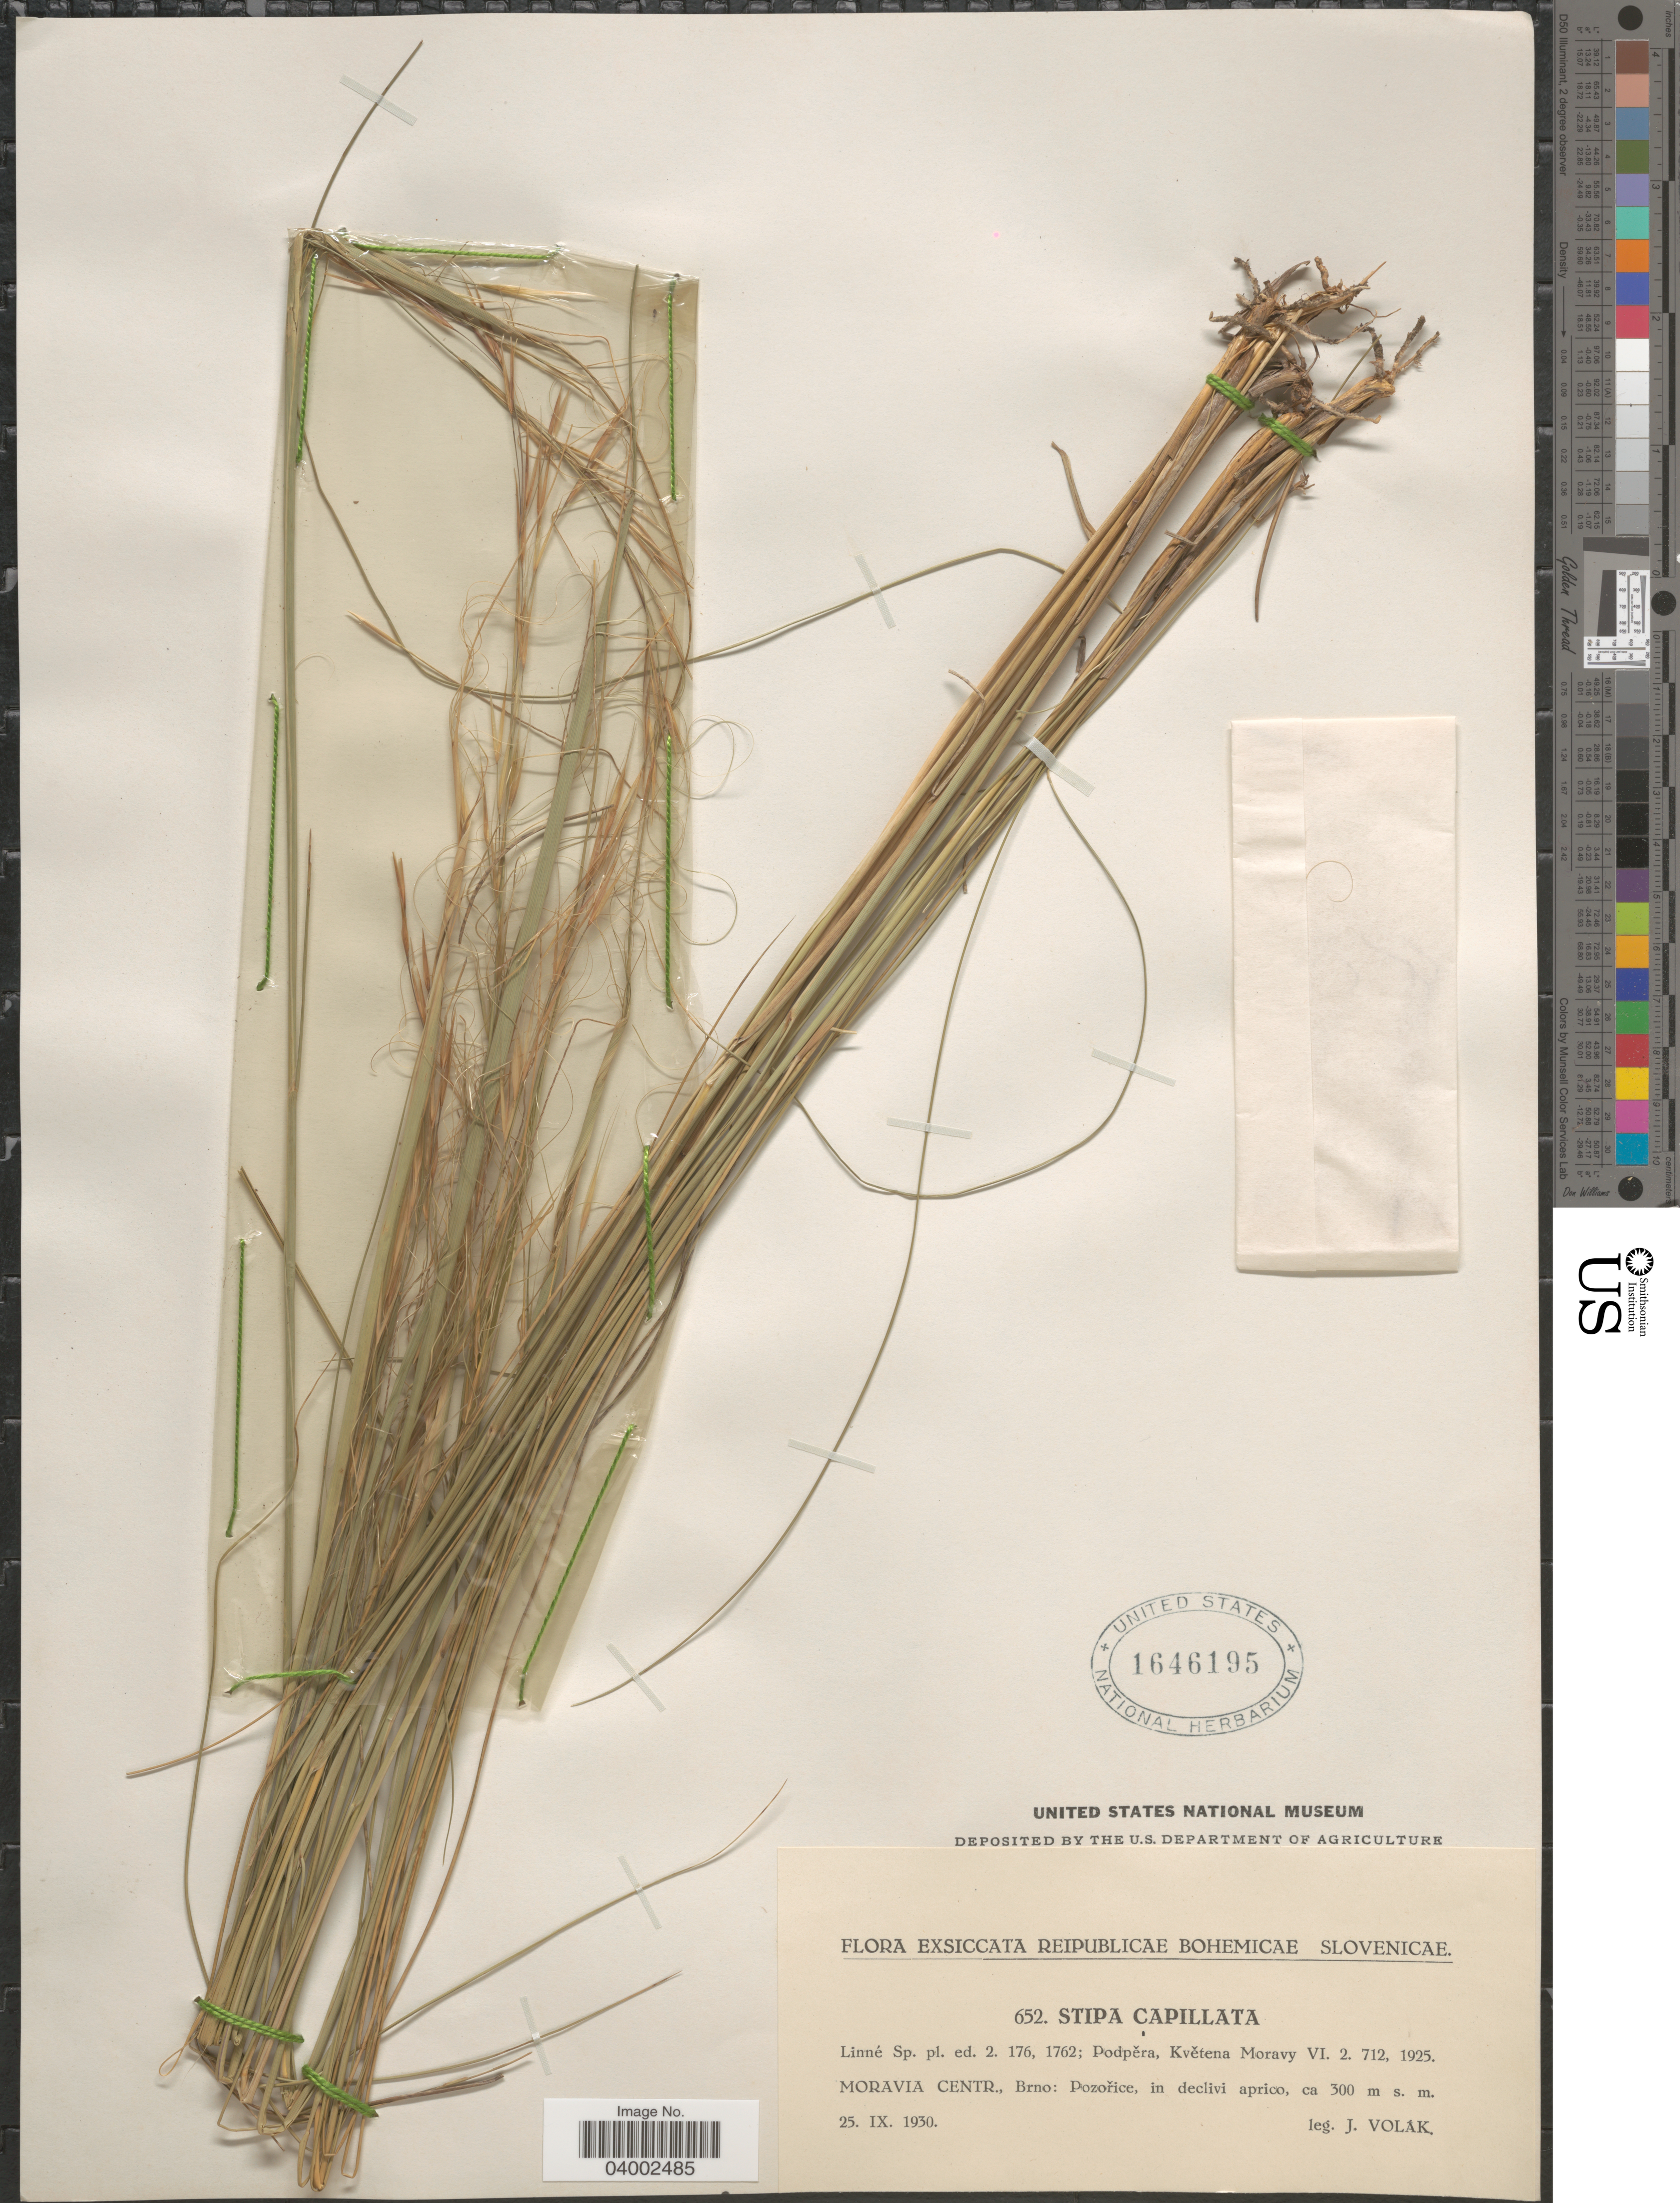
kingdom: Plantae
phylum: Tracheophyta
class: Liliopsida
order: Poales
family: Poaceae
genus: Stipa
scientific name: Stipa capillata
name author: L.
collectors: J. Volak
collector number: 652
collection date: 1930-09-25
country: Czechia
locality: Moravia Centr., Brno: Pozorice, in declivi aprico.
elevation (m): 300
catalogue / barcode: US 1646195